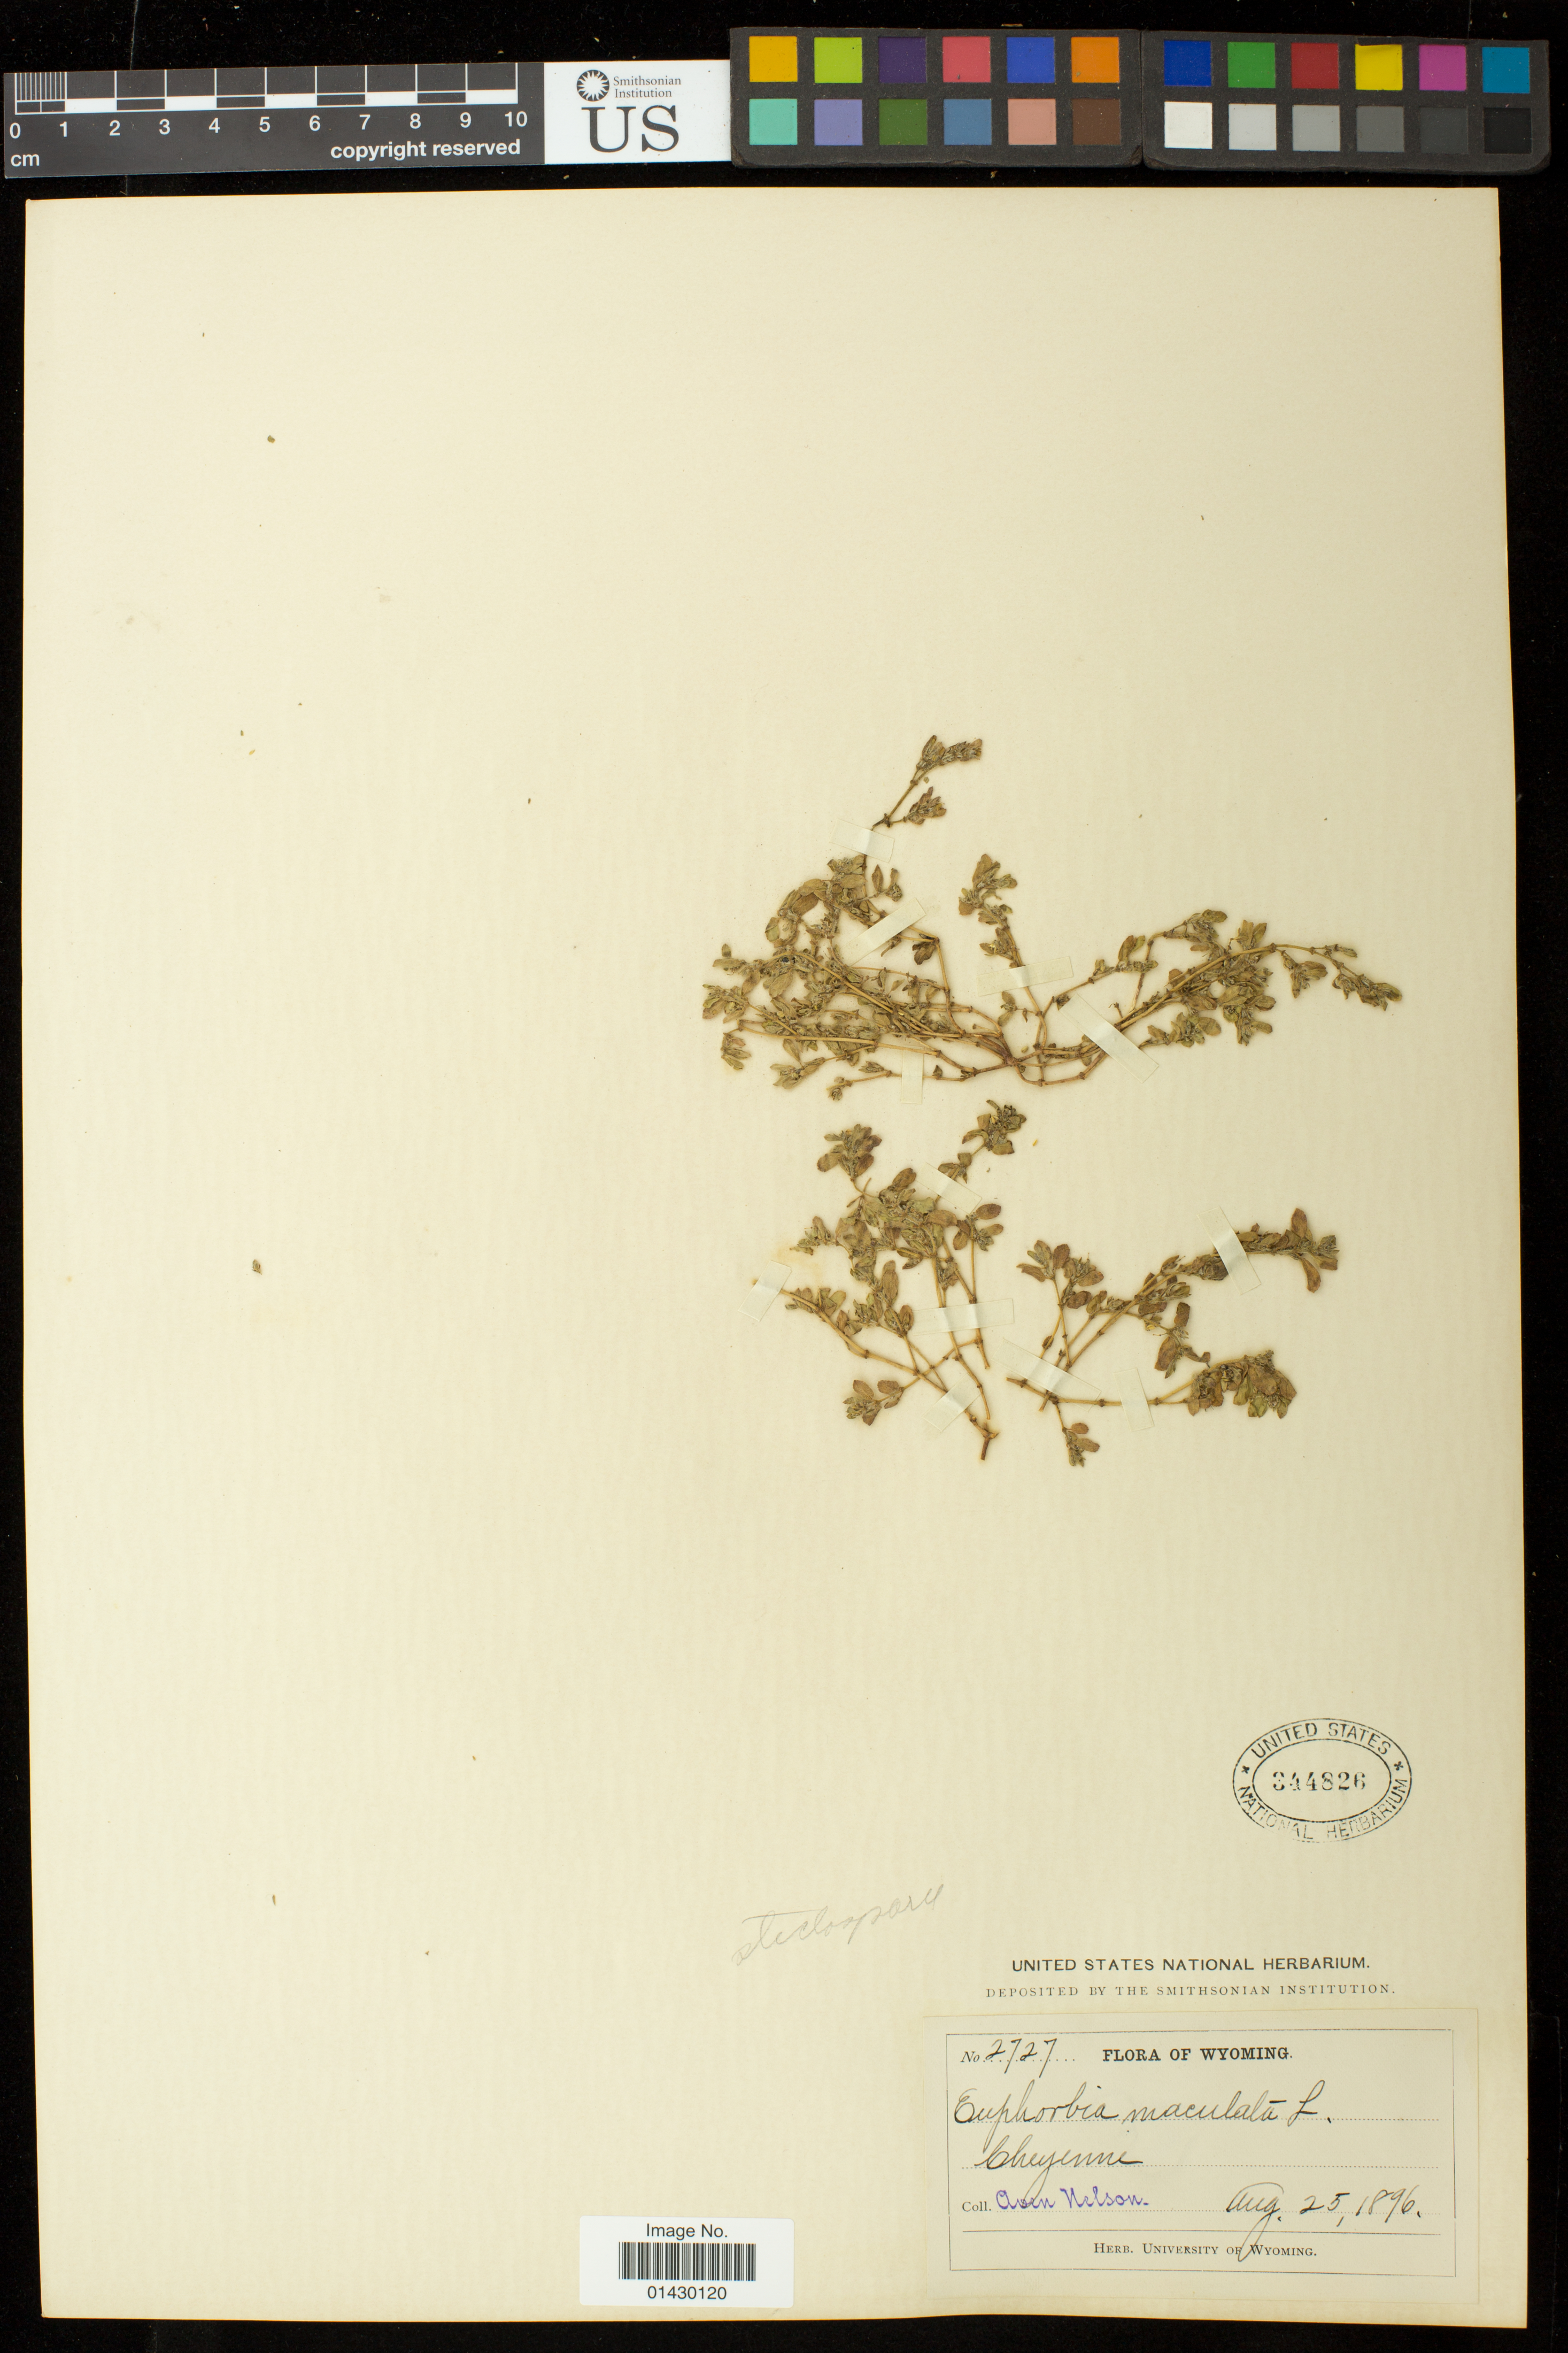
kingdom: Plantae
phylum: Tracheophyta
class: Magnoliopsida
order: Malpighiales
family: Euphorbiaceae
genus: Euphorbia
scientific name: Euphorbia stictospora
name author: Engelm.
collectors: A. Nelson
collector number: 2727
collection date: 1896-08-25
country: United States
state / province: Wyoming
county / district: Laramie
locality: Cheyenne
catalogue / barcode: US 344826